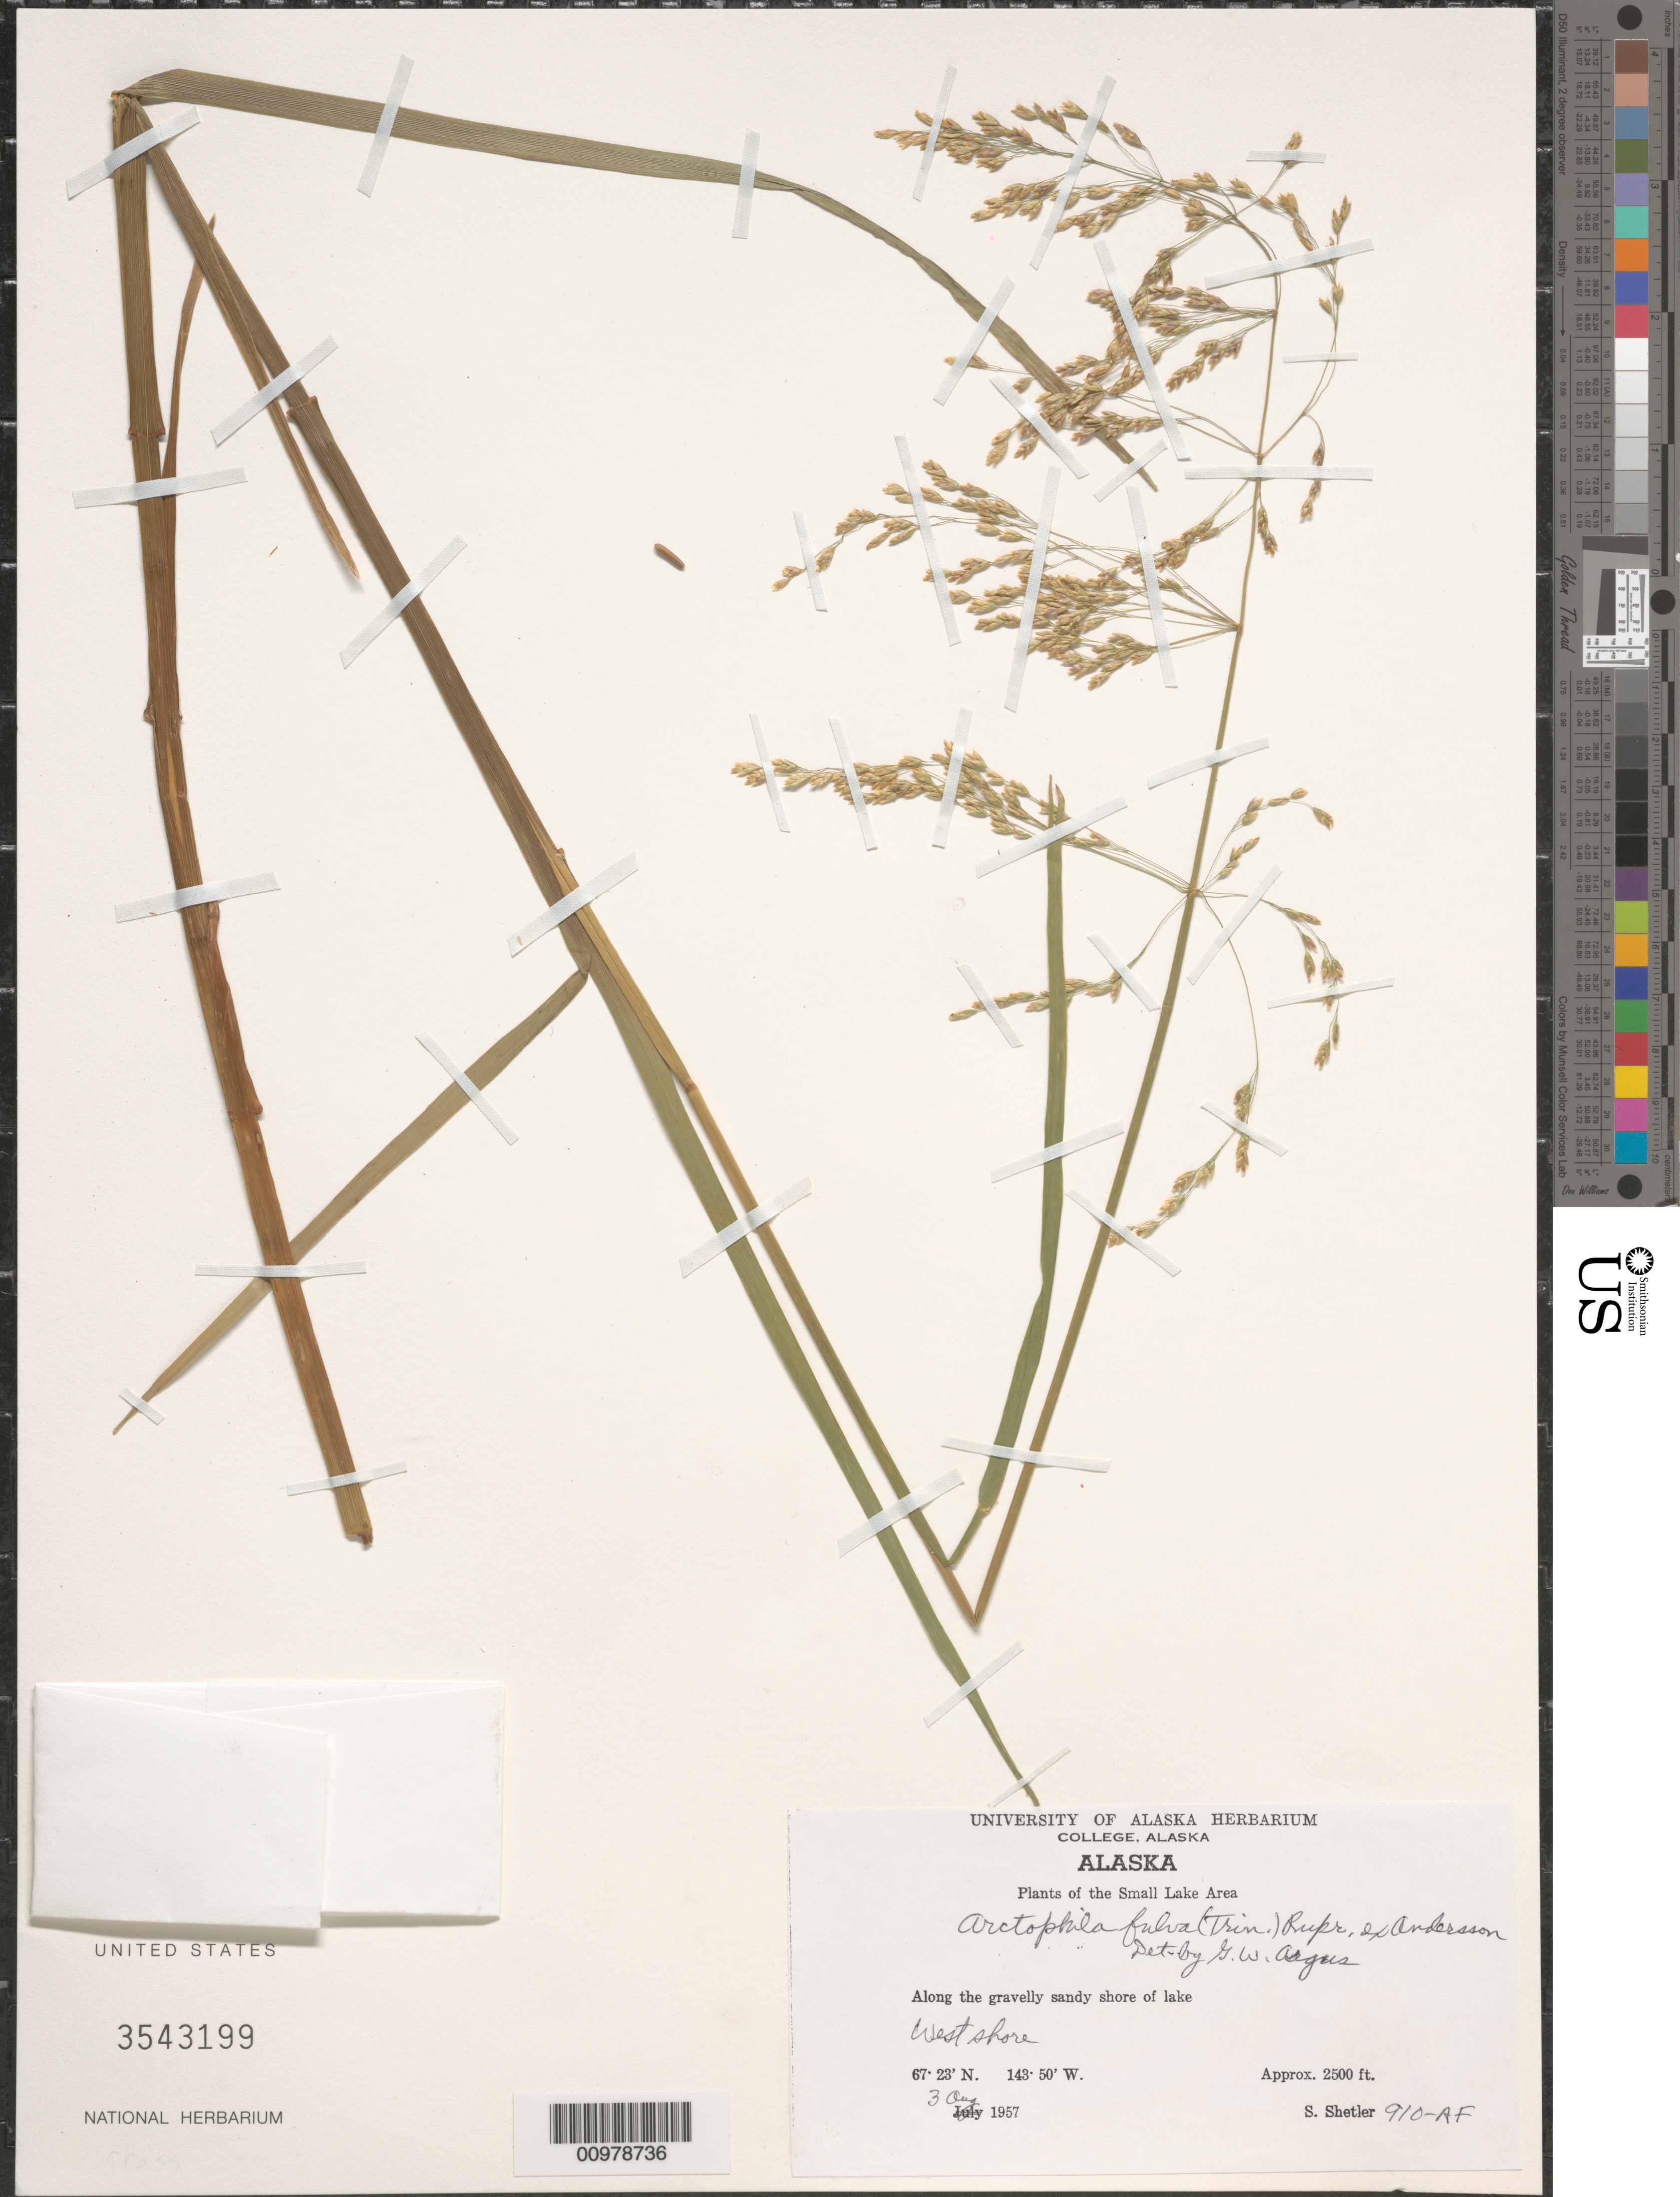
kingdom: Plantae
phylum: Tracheophyta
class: Liliopsida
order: Poales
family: Poaceae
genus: Arctophila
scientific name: Arctophila fulva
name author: (Trin.) Andersson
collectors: S. Shetler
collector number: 910-AF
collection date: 1957-08-03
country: United States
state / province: Alaska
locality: The Small Lake Area. Along the gravelly sandy shore of lake. West shore.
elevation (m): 762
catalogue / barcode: US 3543199